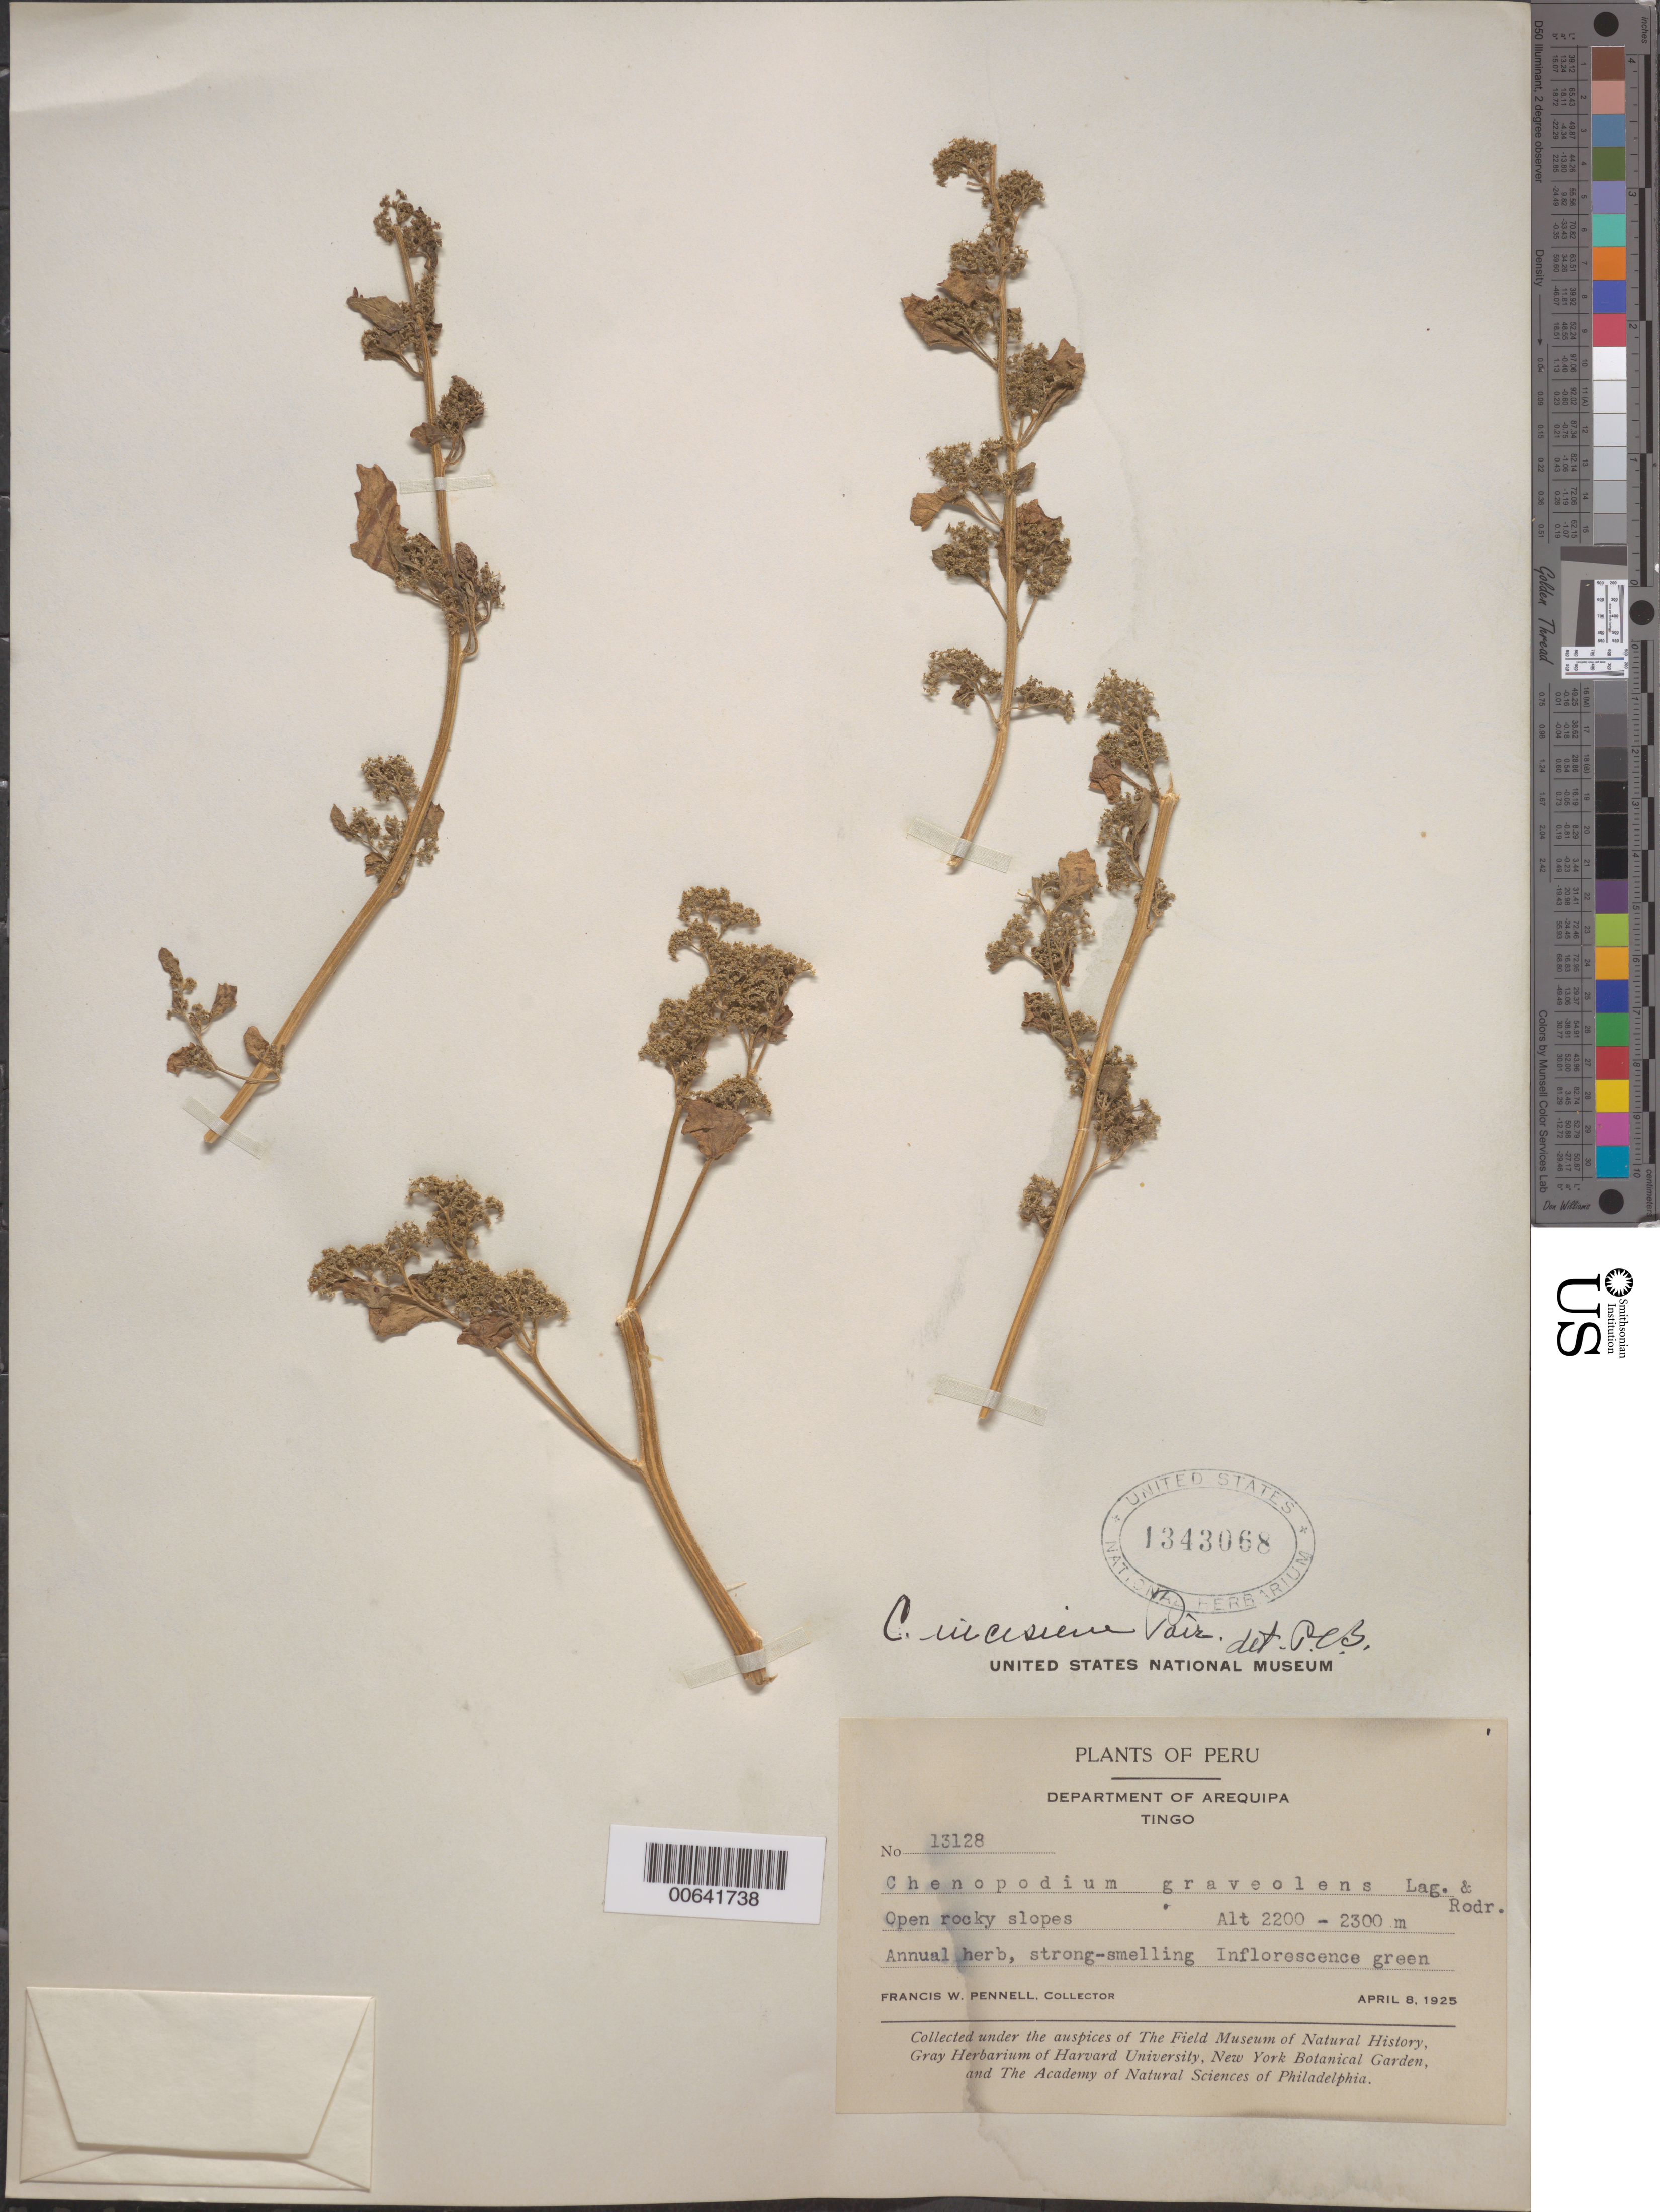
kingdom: Plantae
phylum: Tracheophyta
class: Magnoliopsida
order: Caryophyllales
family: Amaranthaceae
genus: Chenopodium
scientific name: Chenopodium incisum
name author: Poir.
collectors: F. W. Pennell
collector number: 13128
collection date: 1925-04-08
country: Peru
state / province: Arequipa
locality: Department of Arequipa. Tingo.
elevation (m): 2200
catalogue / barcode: US 1343068